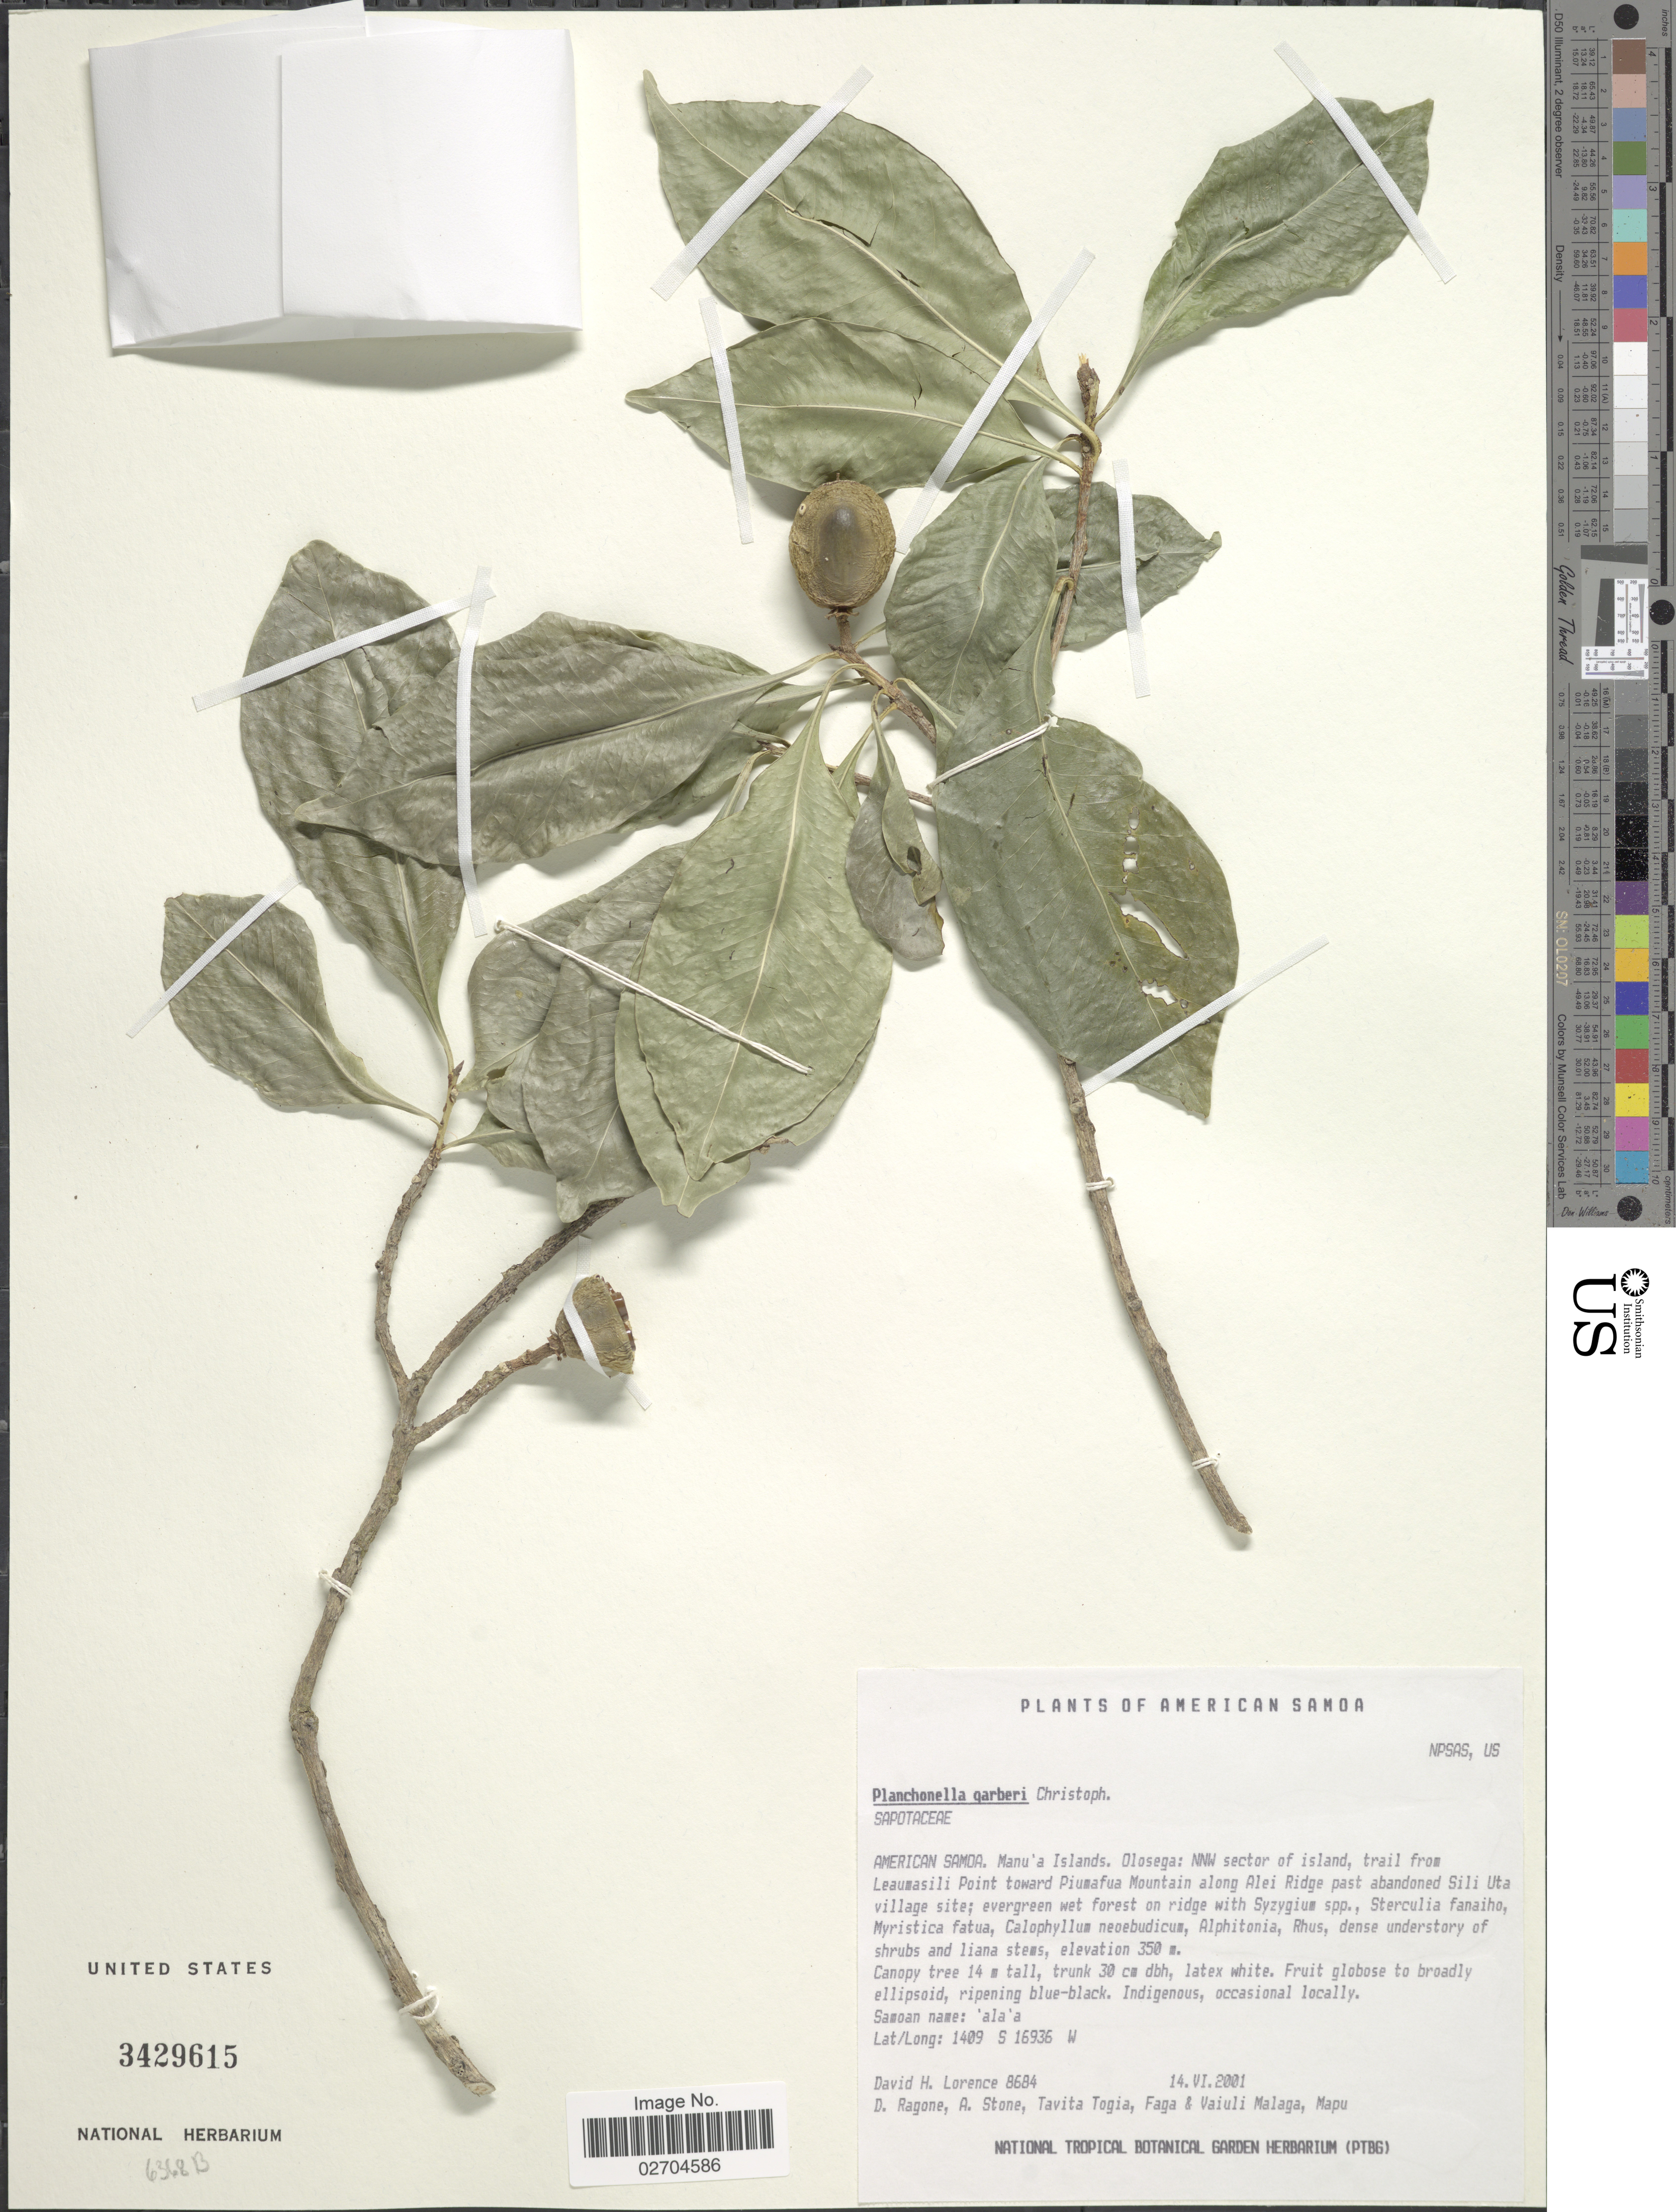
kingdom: Plantae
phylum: Tracheophyta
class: Magnoliopsida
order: Ericales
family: Sapotaceae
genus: Planchonella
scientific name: Planchonella garberi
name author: Christoph.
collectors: D. Lorence, D. Ragone, A. Stone, T. Togia & et al.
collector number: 8684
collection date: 2001-06-14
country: American Samoa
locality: American Samoa, Manu'a islands. Olosega: NNW sector of island, trail from Leaumasili Point toward Piumafua Mountain along Alei Ridge past abandoned Sili Uta village site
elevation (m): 350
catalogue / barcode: US 3429615